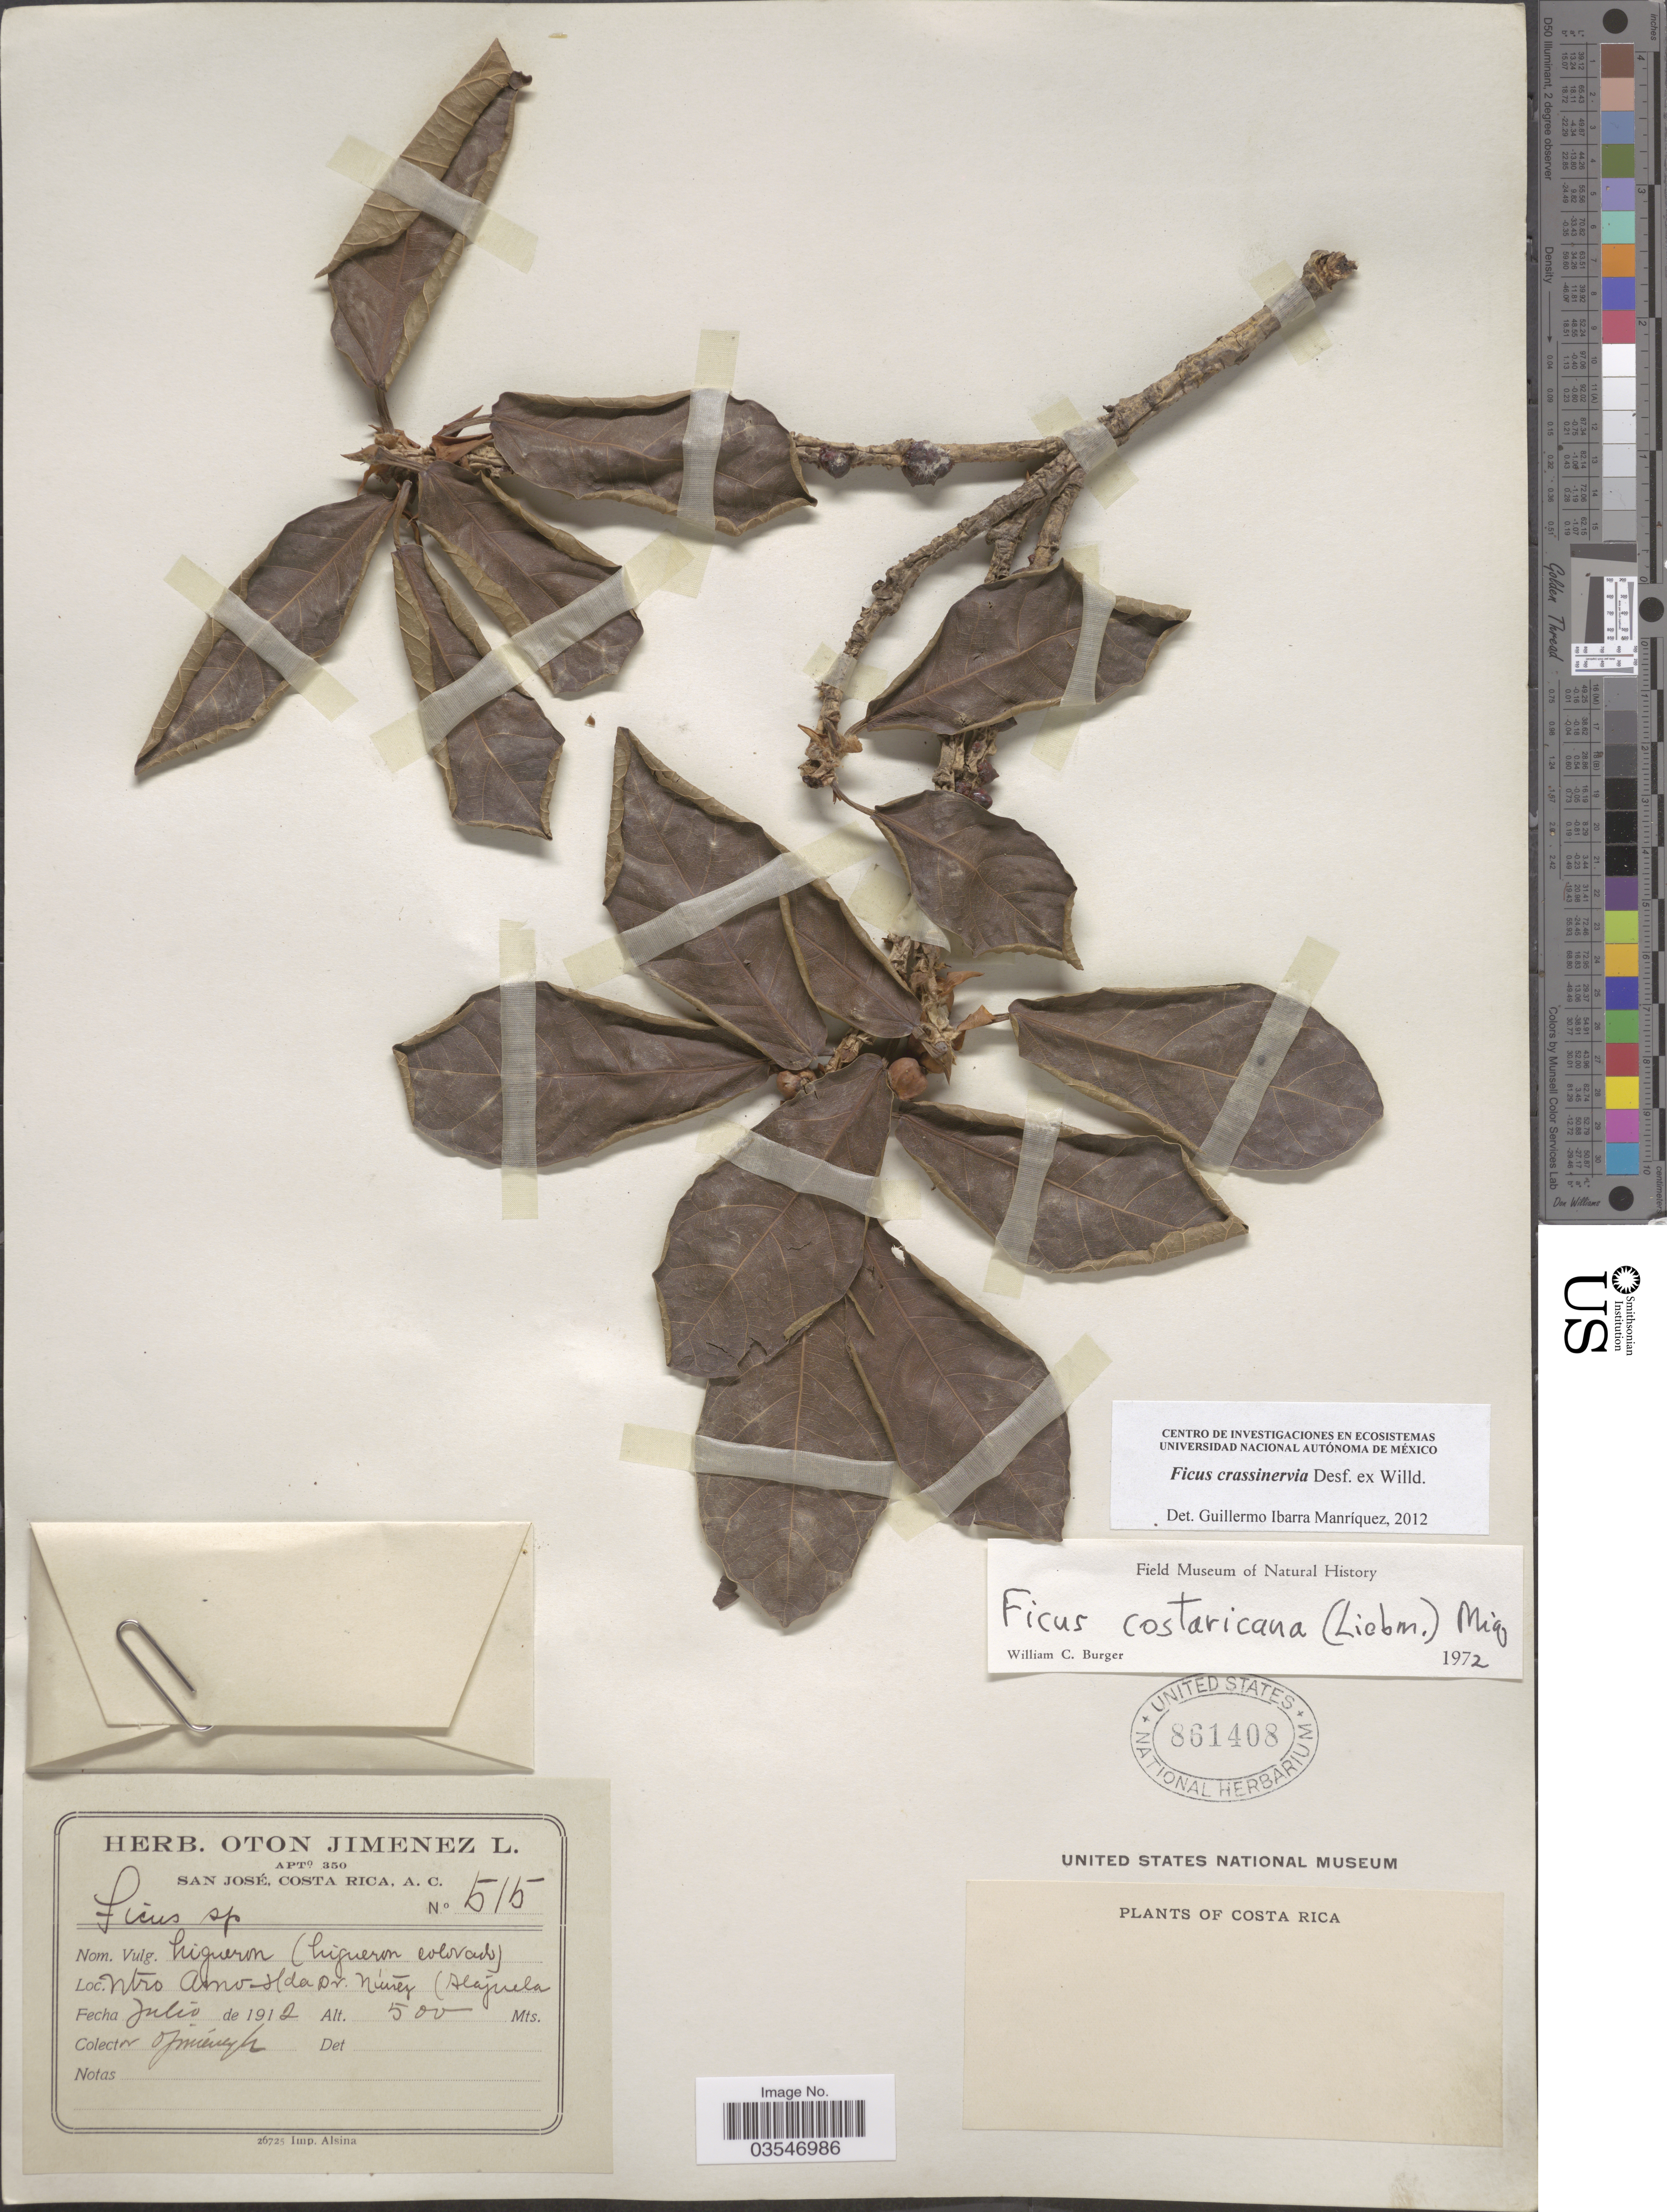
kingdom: Plantae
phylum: Tracheophyta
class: Magnoliopsida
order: Rosales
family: Moraceae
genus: Ficus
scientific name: Ficus crassinervia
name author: Desf. ex Willd.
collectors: O. Jiménez L.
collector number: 515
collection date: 1912-07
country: Costa Rica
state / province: Alajuela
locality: Ntro. Amo, Hda. Dr. Núñez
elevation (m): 500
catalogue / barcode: US 861408